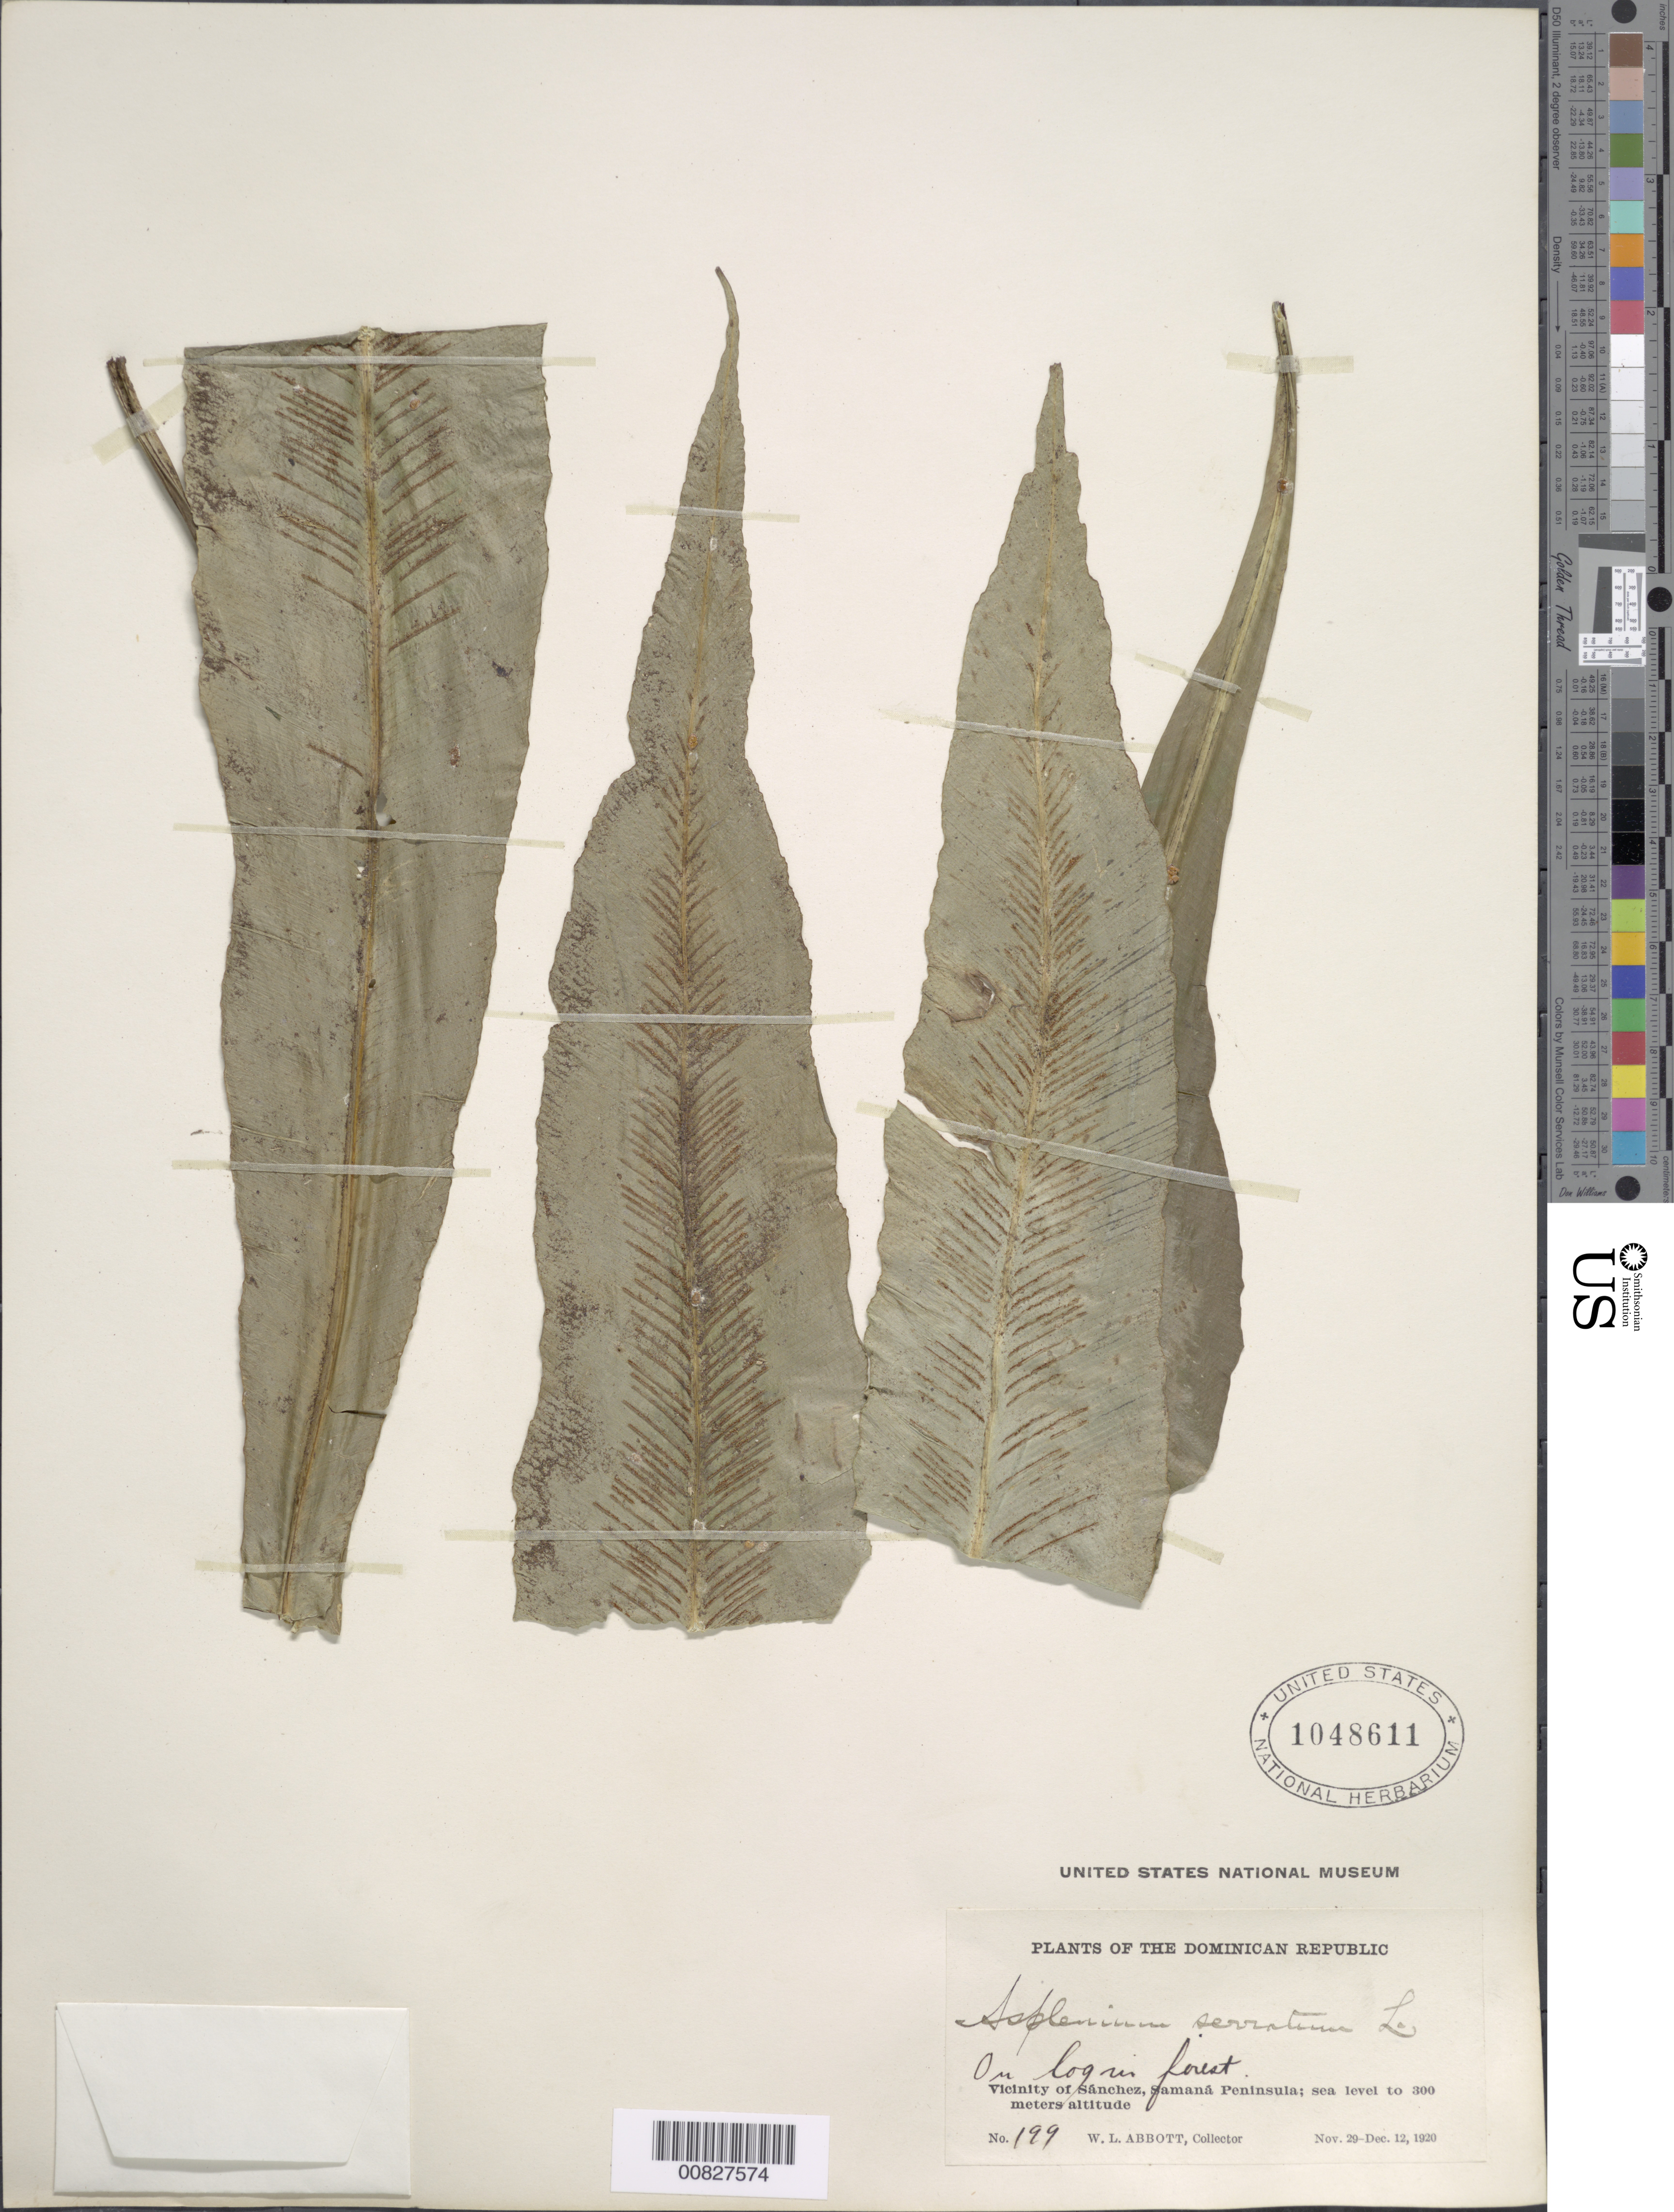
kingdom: Plantae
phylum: Tracheophyta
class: Polypodiopsida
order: Polypodiales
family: Aspleniaceae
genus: Asplenium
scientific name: Asplenium serratum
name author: L.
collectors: W. L. Abbott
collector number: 199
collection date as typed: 29 Nov 1920 to 12 Dec 1920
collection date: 1920-11-29/1920-12-12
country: Dominican Republic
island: Hispaniola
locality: Sanchéz, Samaná Peninsula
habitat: On log in forest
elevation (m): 0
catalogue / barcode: US 1048611